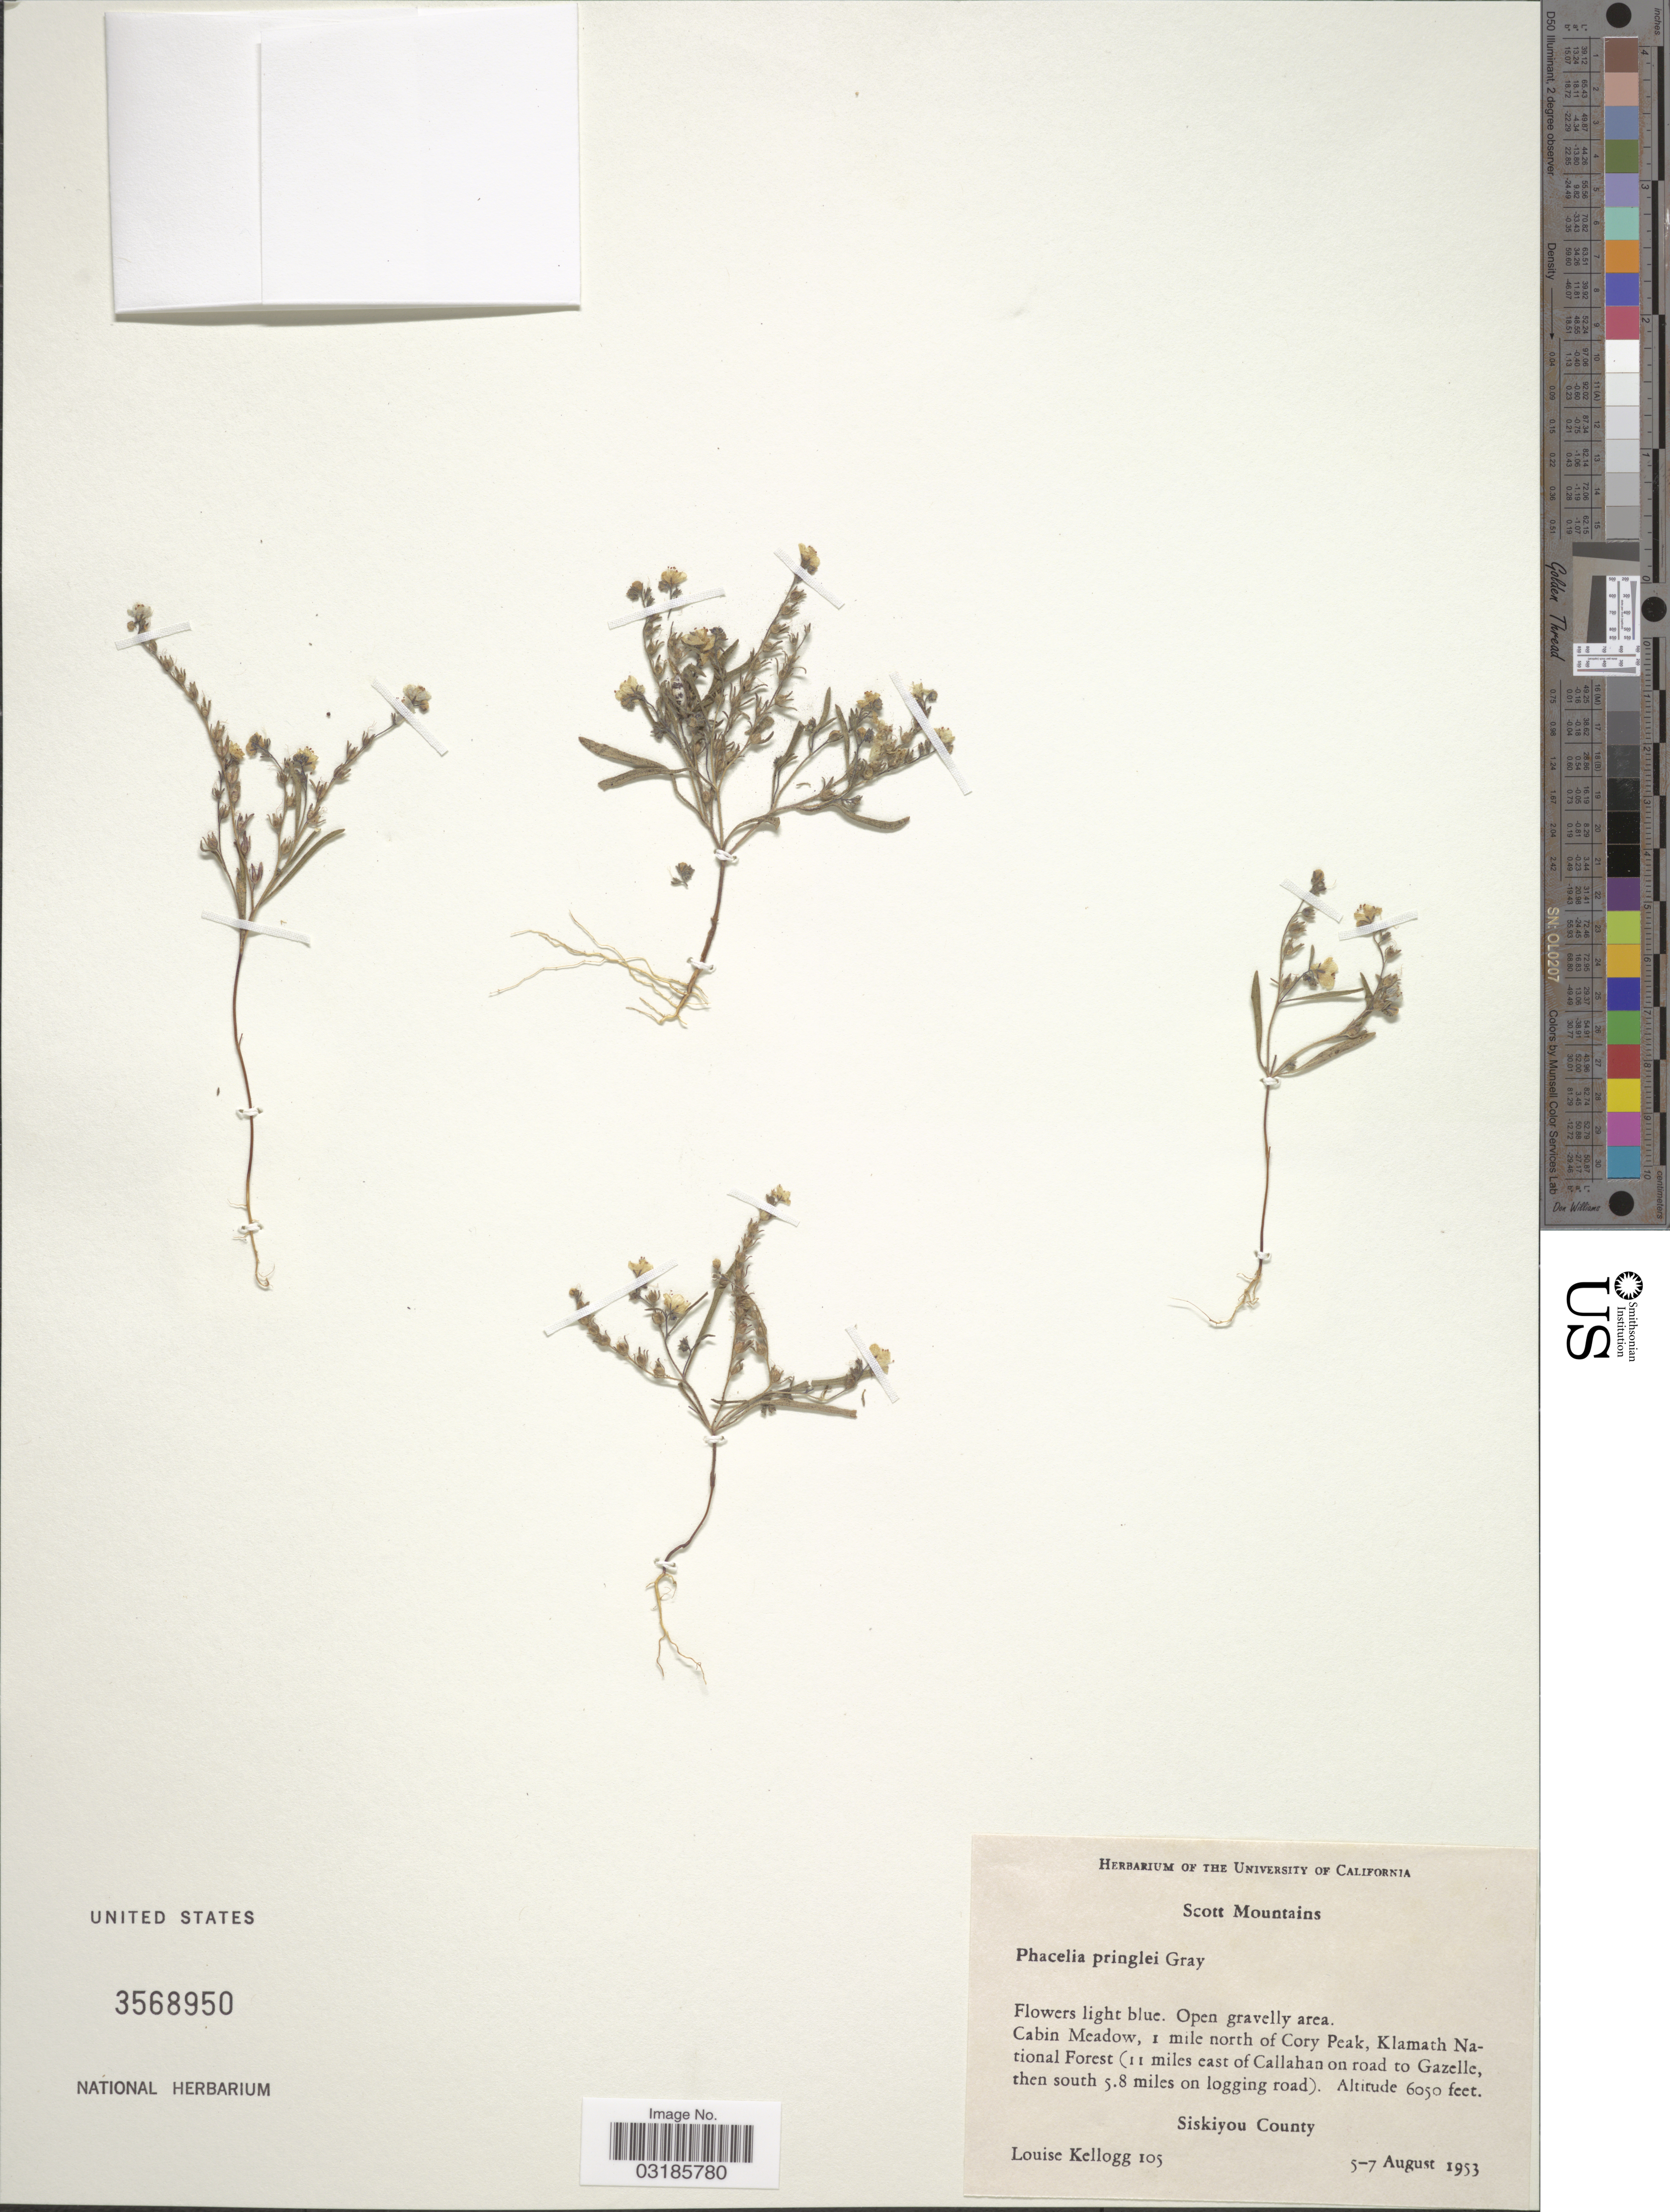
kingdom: Plantae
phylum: Tracheophyta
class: Magnoliopsida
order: Boraginales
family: Hydrophyllaceae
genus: Phacelia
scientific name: Phacelia pringlei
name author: A. Gray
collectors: L. Kellogg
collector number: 105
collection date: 1953-08-05/1953-08-07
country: United States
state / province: California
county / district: Siskiyou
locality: Scott Mountains. Cabin Meadow 1 mile north of Cory Peak, Klamath National Forest (11 miles east of Callahan on road Gazelle, then south 5.8 miles on logging road). Siskiyou County.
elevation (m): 1844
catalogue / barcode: US 3568950